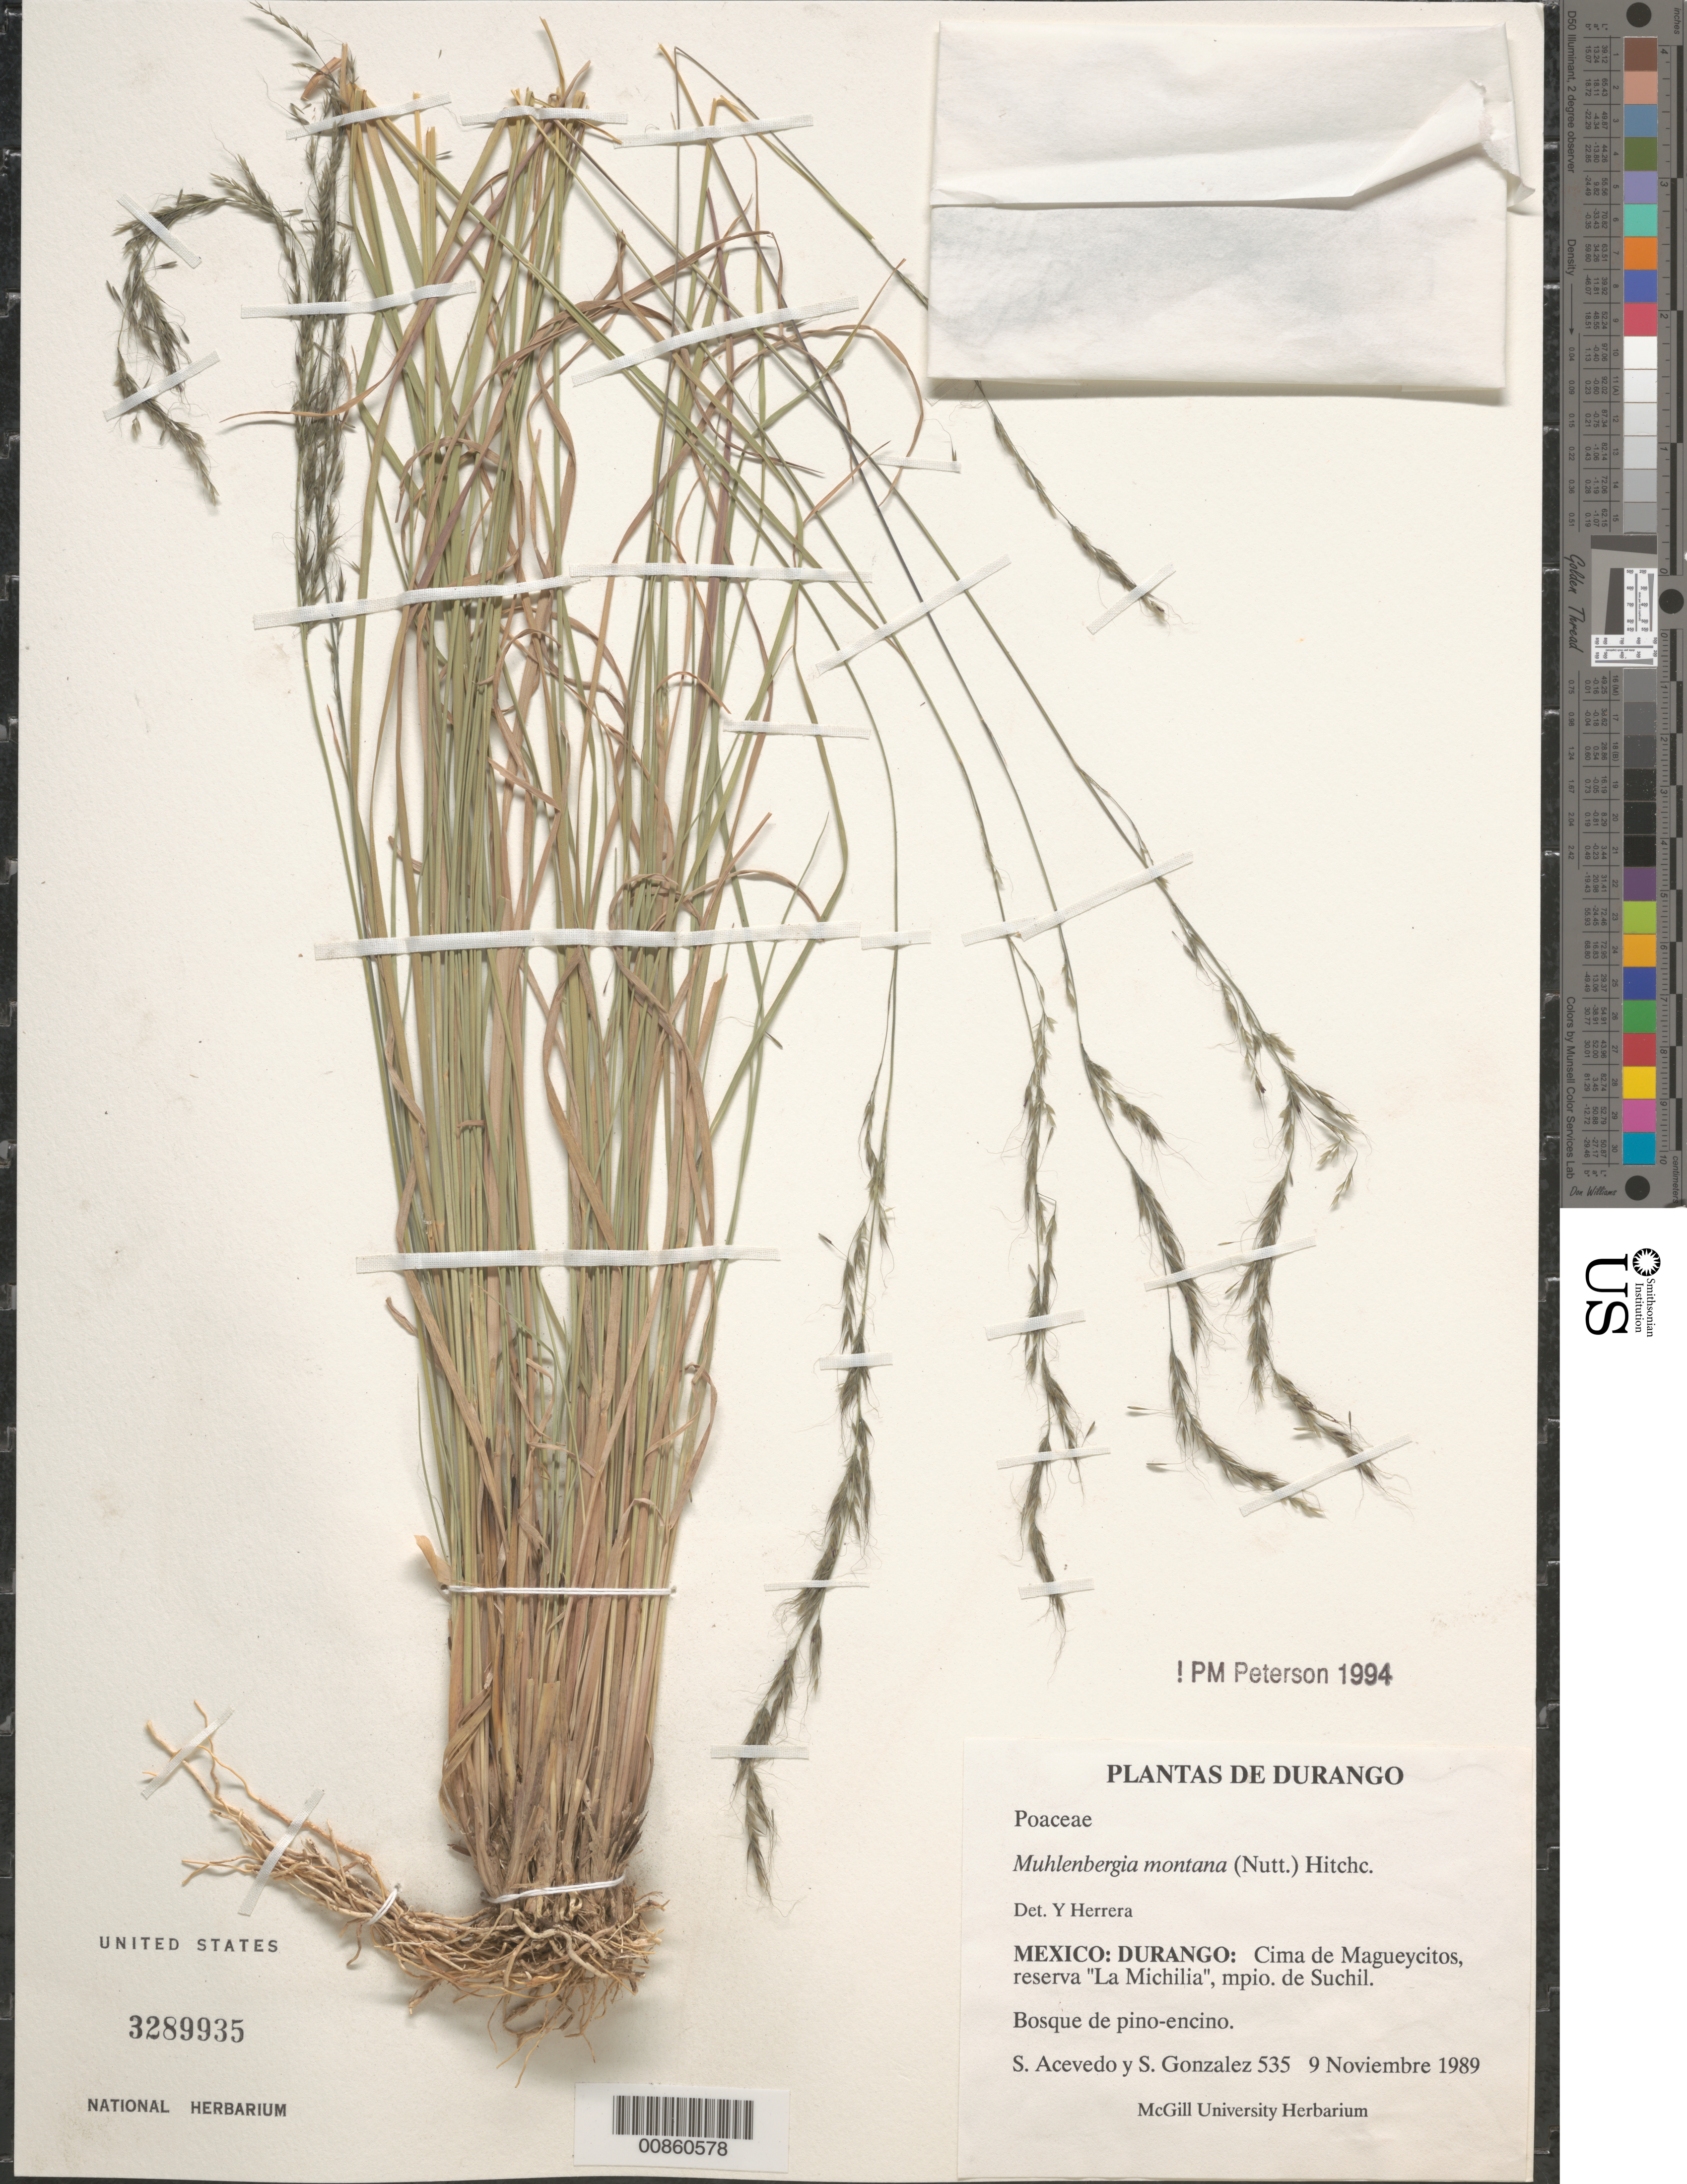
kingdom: Plantae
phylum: Tracheophyta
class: Liliopsida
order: Poales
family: Poaceae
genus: Muhlenbergia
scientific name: Muhlenbergia montana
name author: (Nutt.) Hitchc.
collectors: S. Acevedo & S. Gonzalez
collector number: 535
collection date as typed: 09 Nov 1989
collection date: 1989-11-09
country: Mexico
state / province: Durango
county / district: Súchil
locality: Cima de Magueycitos, reserva La Michilia, mpio. Suchil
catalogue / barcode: US 3289935